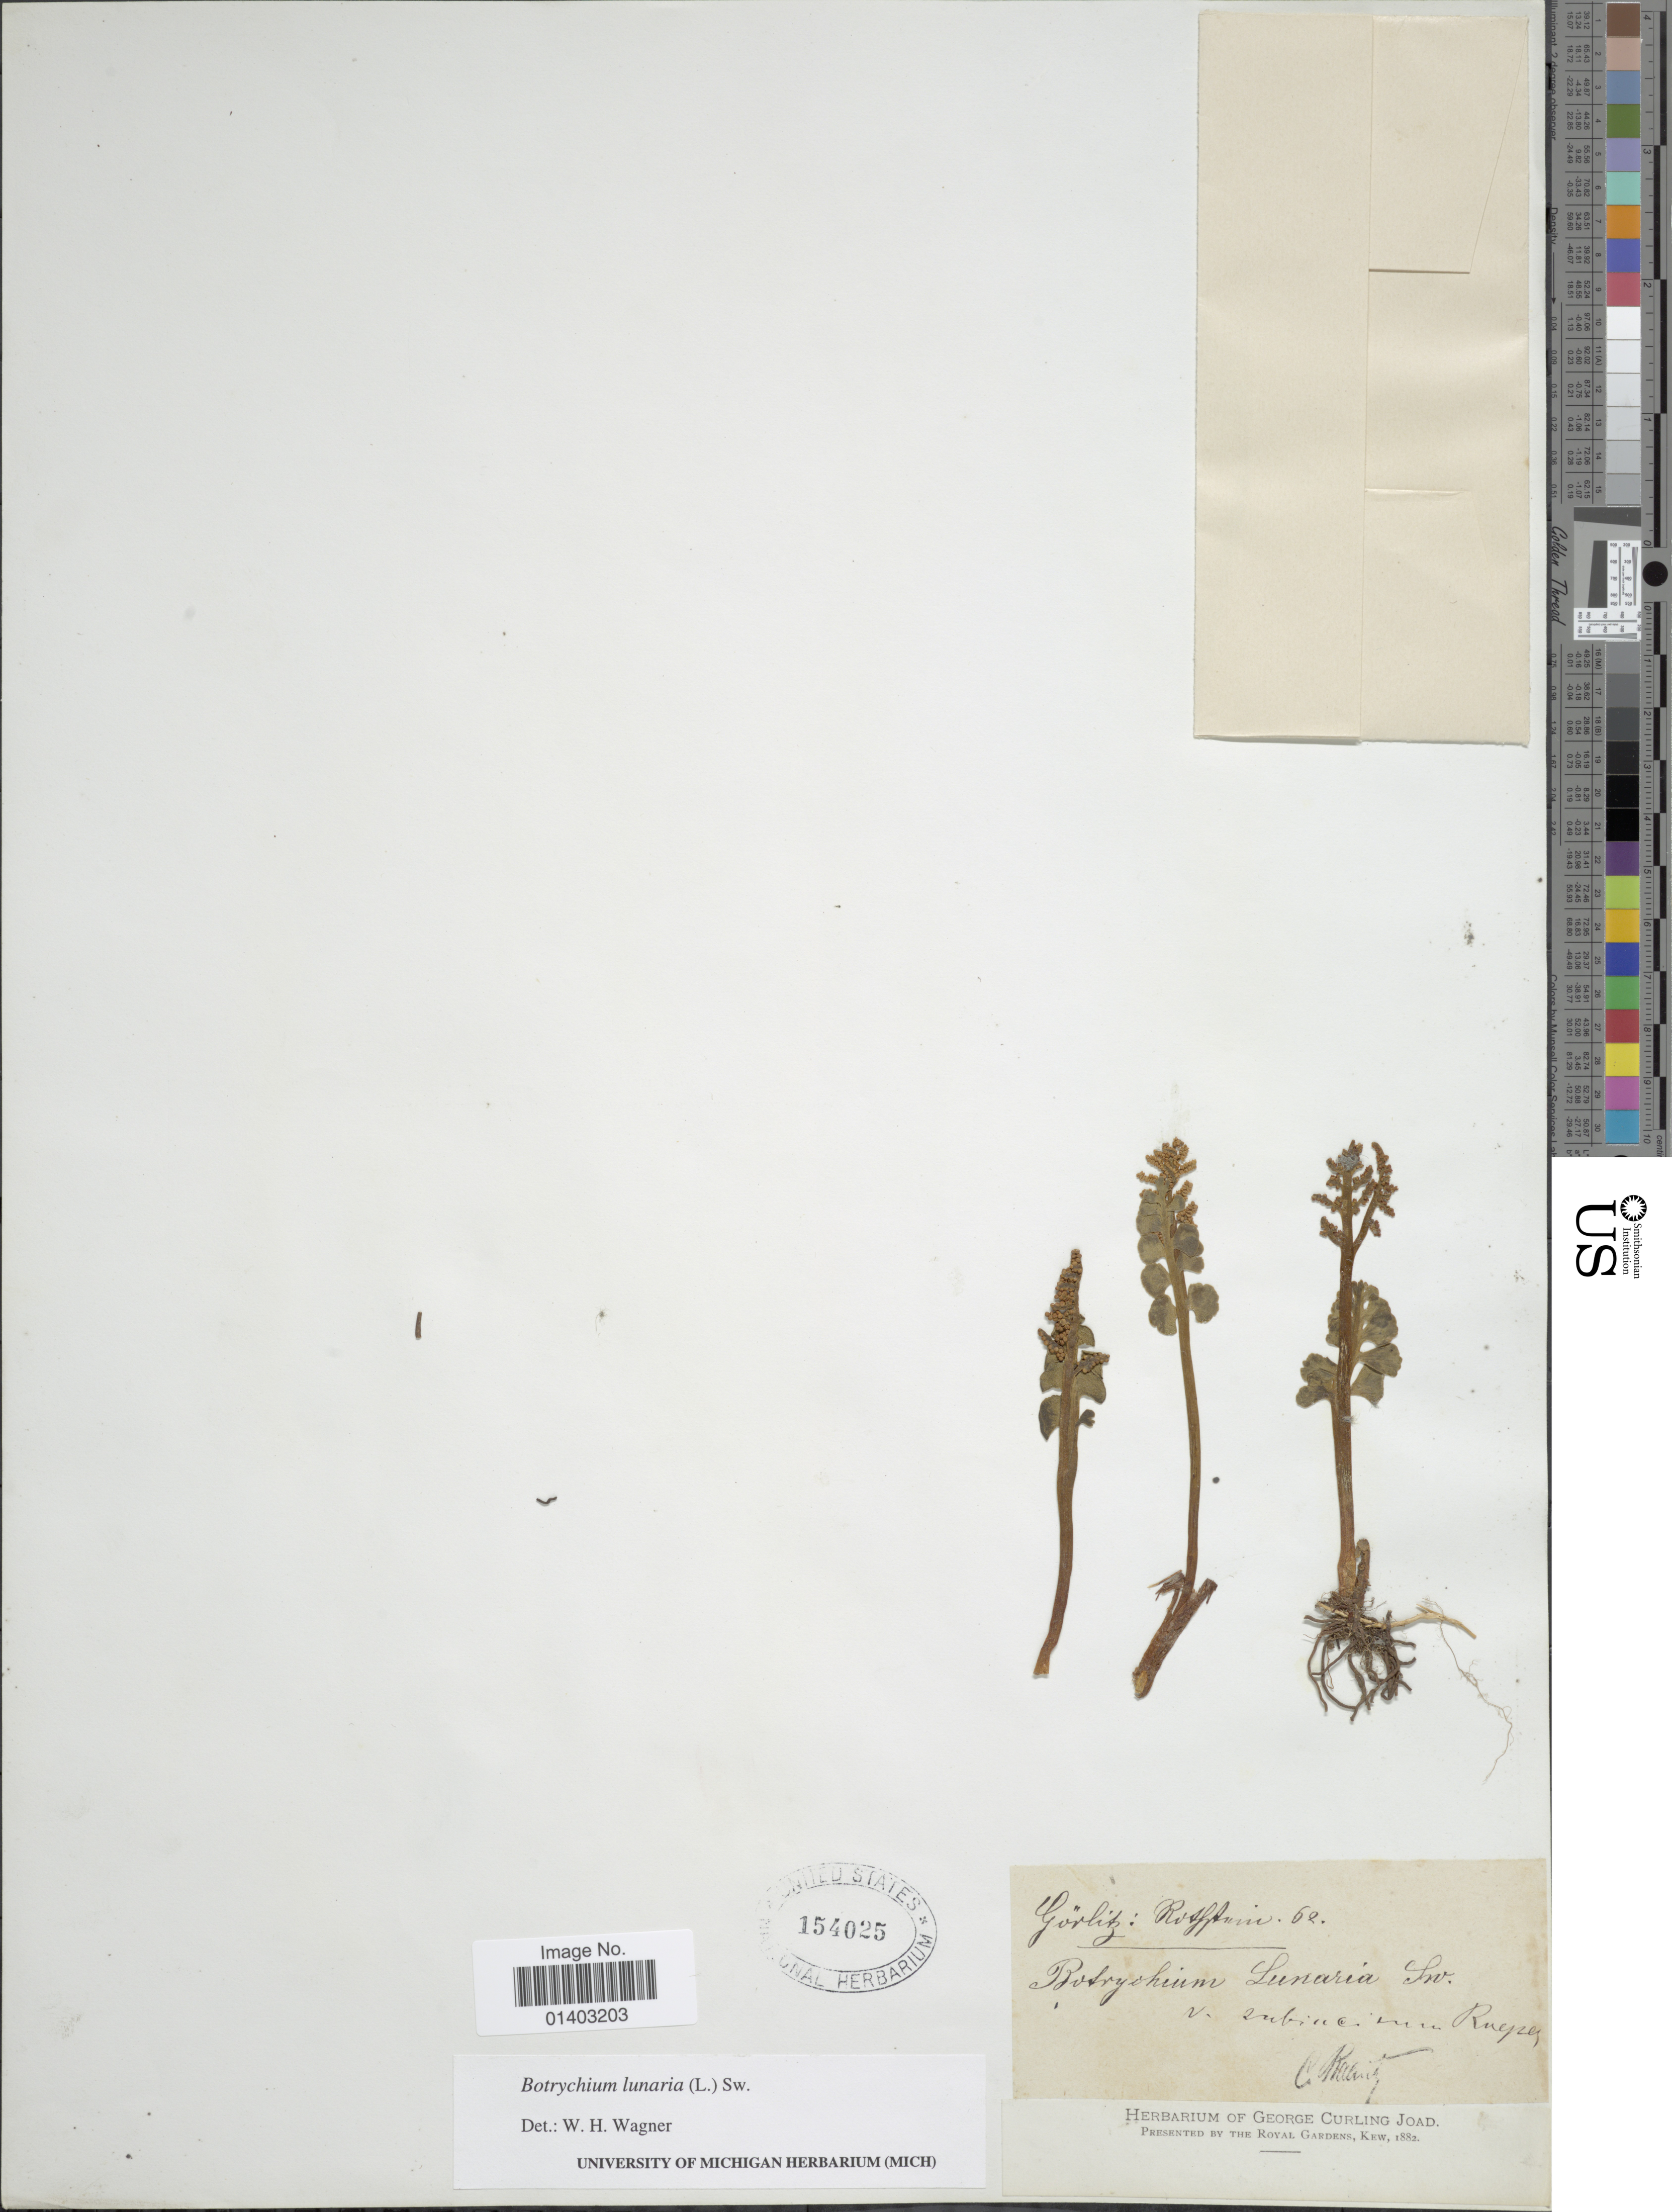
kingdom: Plantae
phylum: Tracheophyta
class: Polypodiopsida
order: Ophioglossales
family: Ophioglossaceae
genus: Botrychium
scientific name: Botrychium lunaria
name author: (L.) Sw.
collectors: C. G. Baenitz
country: Germany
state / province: Sachsen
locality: Görlitz: Rothstein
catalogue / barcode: US 154025